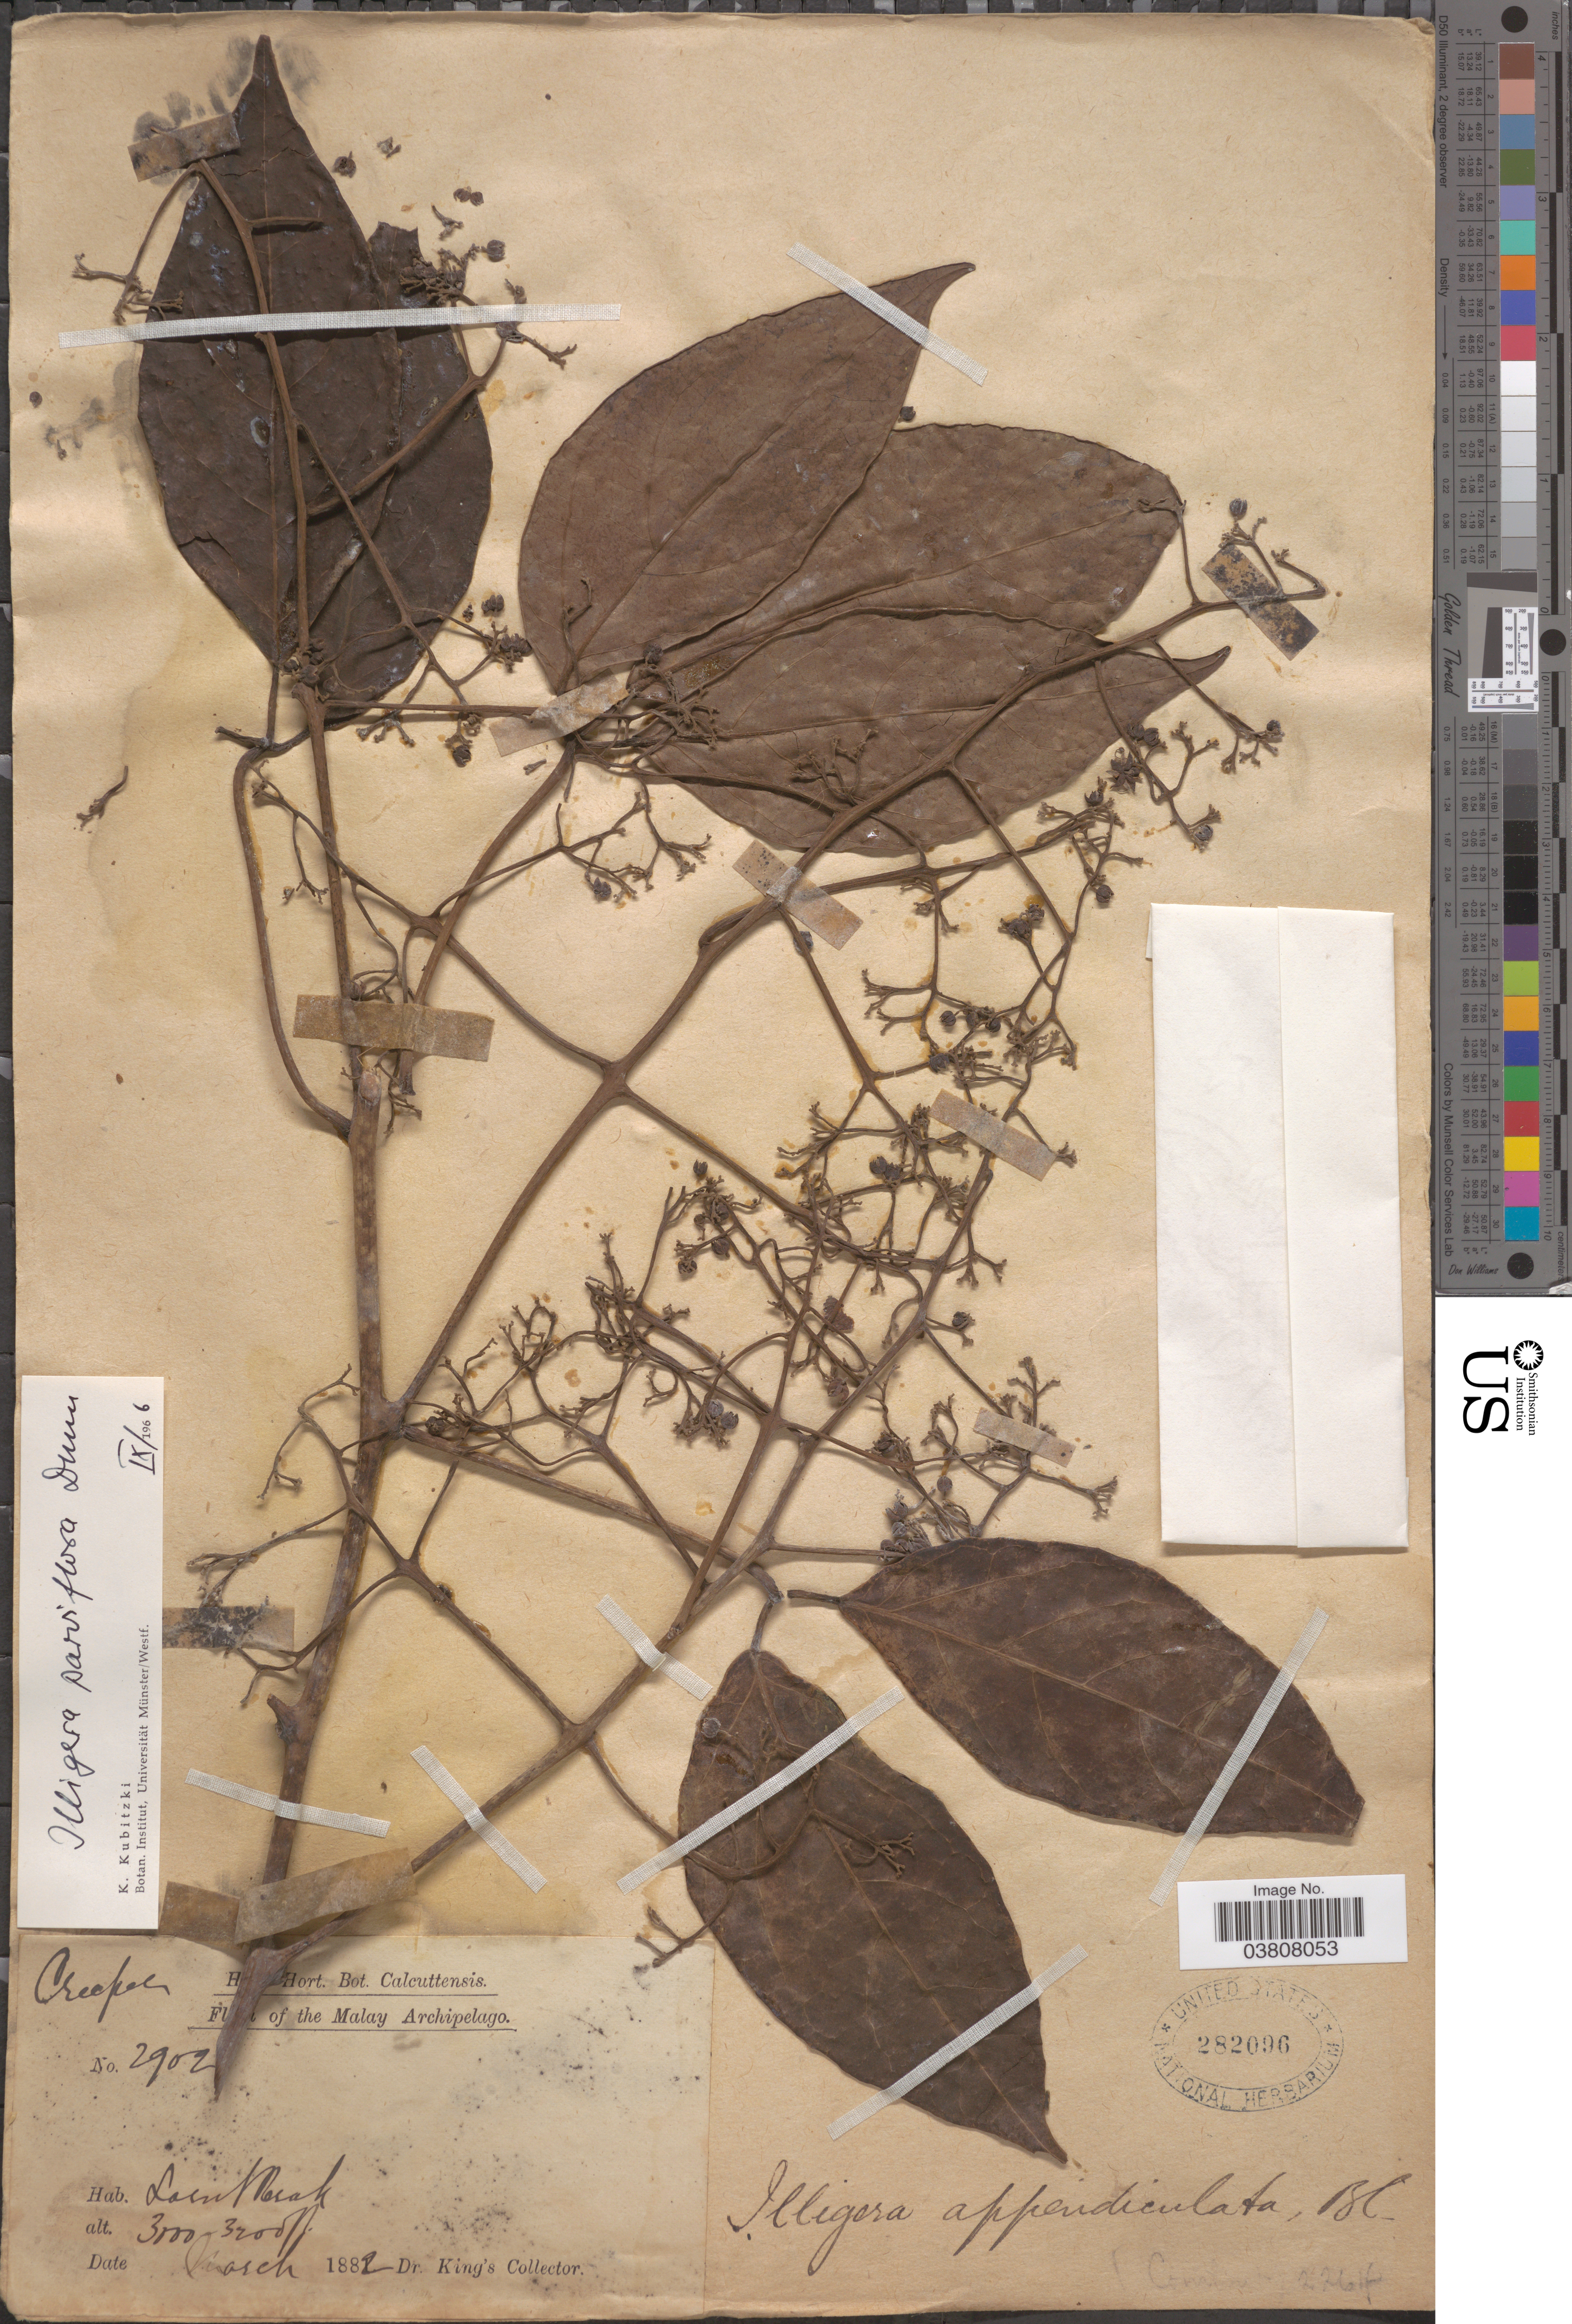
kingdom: Plantae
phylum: Tracheophyta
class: Magnoliopsida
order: Laurales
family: Hernandiaceae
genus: Illigera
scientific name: Illigera parviflora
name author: Dunn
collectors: Dr. King's collector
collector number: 2902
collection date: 1882-03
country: Malaysia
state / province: Perak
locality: The Malay Archipelago. Larut Perak.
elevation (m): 914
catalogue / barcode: US 282096